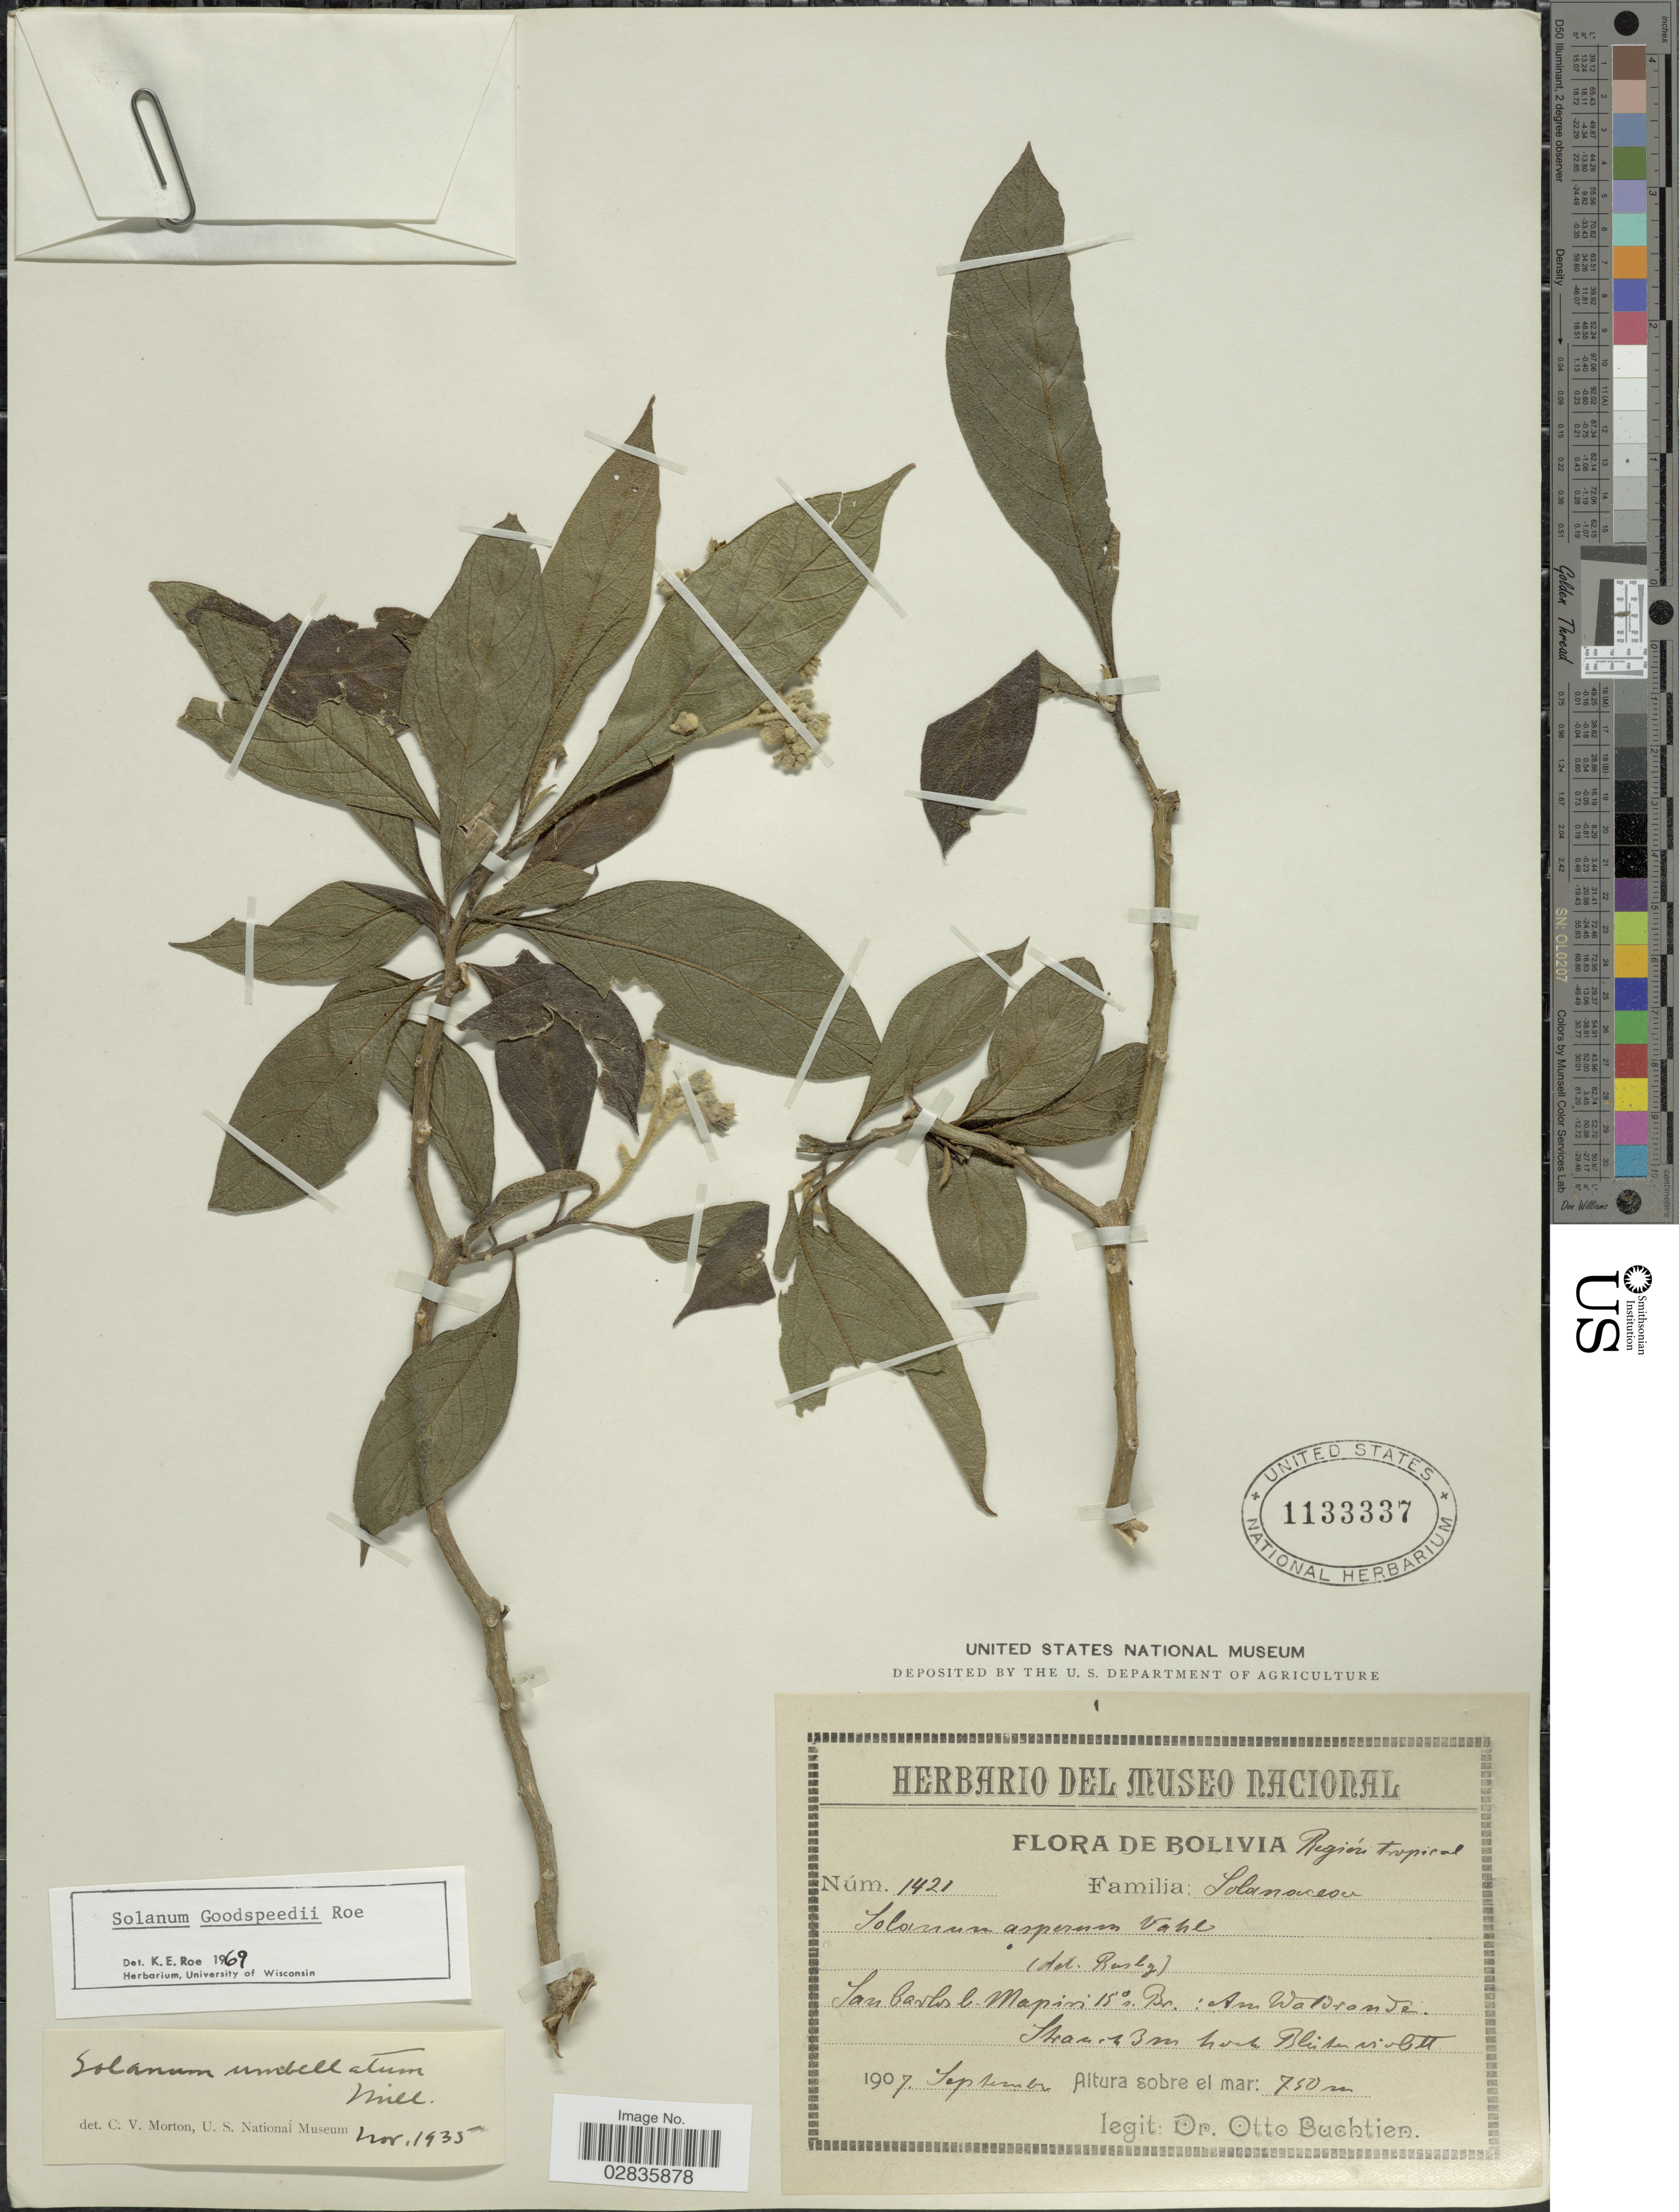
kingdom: Plantae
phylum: Tracheophyta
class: Magnoliopsida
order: Solanales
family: Solanaceae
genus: Solanum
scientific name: Solanum goodspeedii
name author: K.E. Roe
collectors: O. Buchtien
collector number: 1421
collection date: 1907-09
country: Bolivia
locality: San Carlos l. Mapiri 15° s. Br.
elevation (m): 750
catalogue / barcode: US 1133337